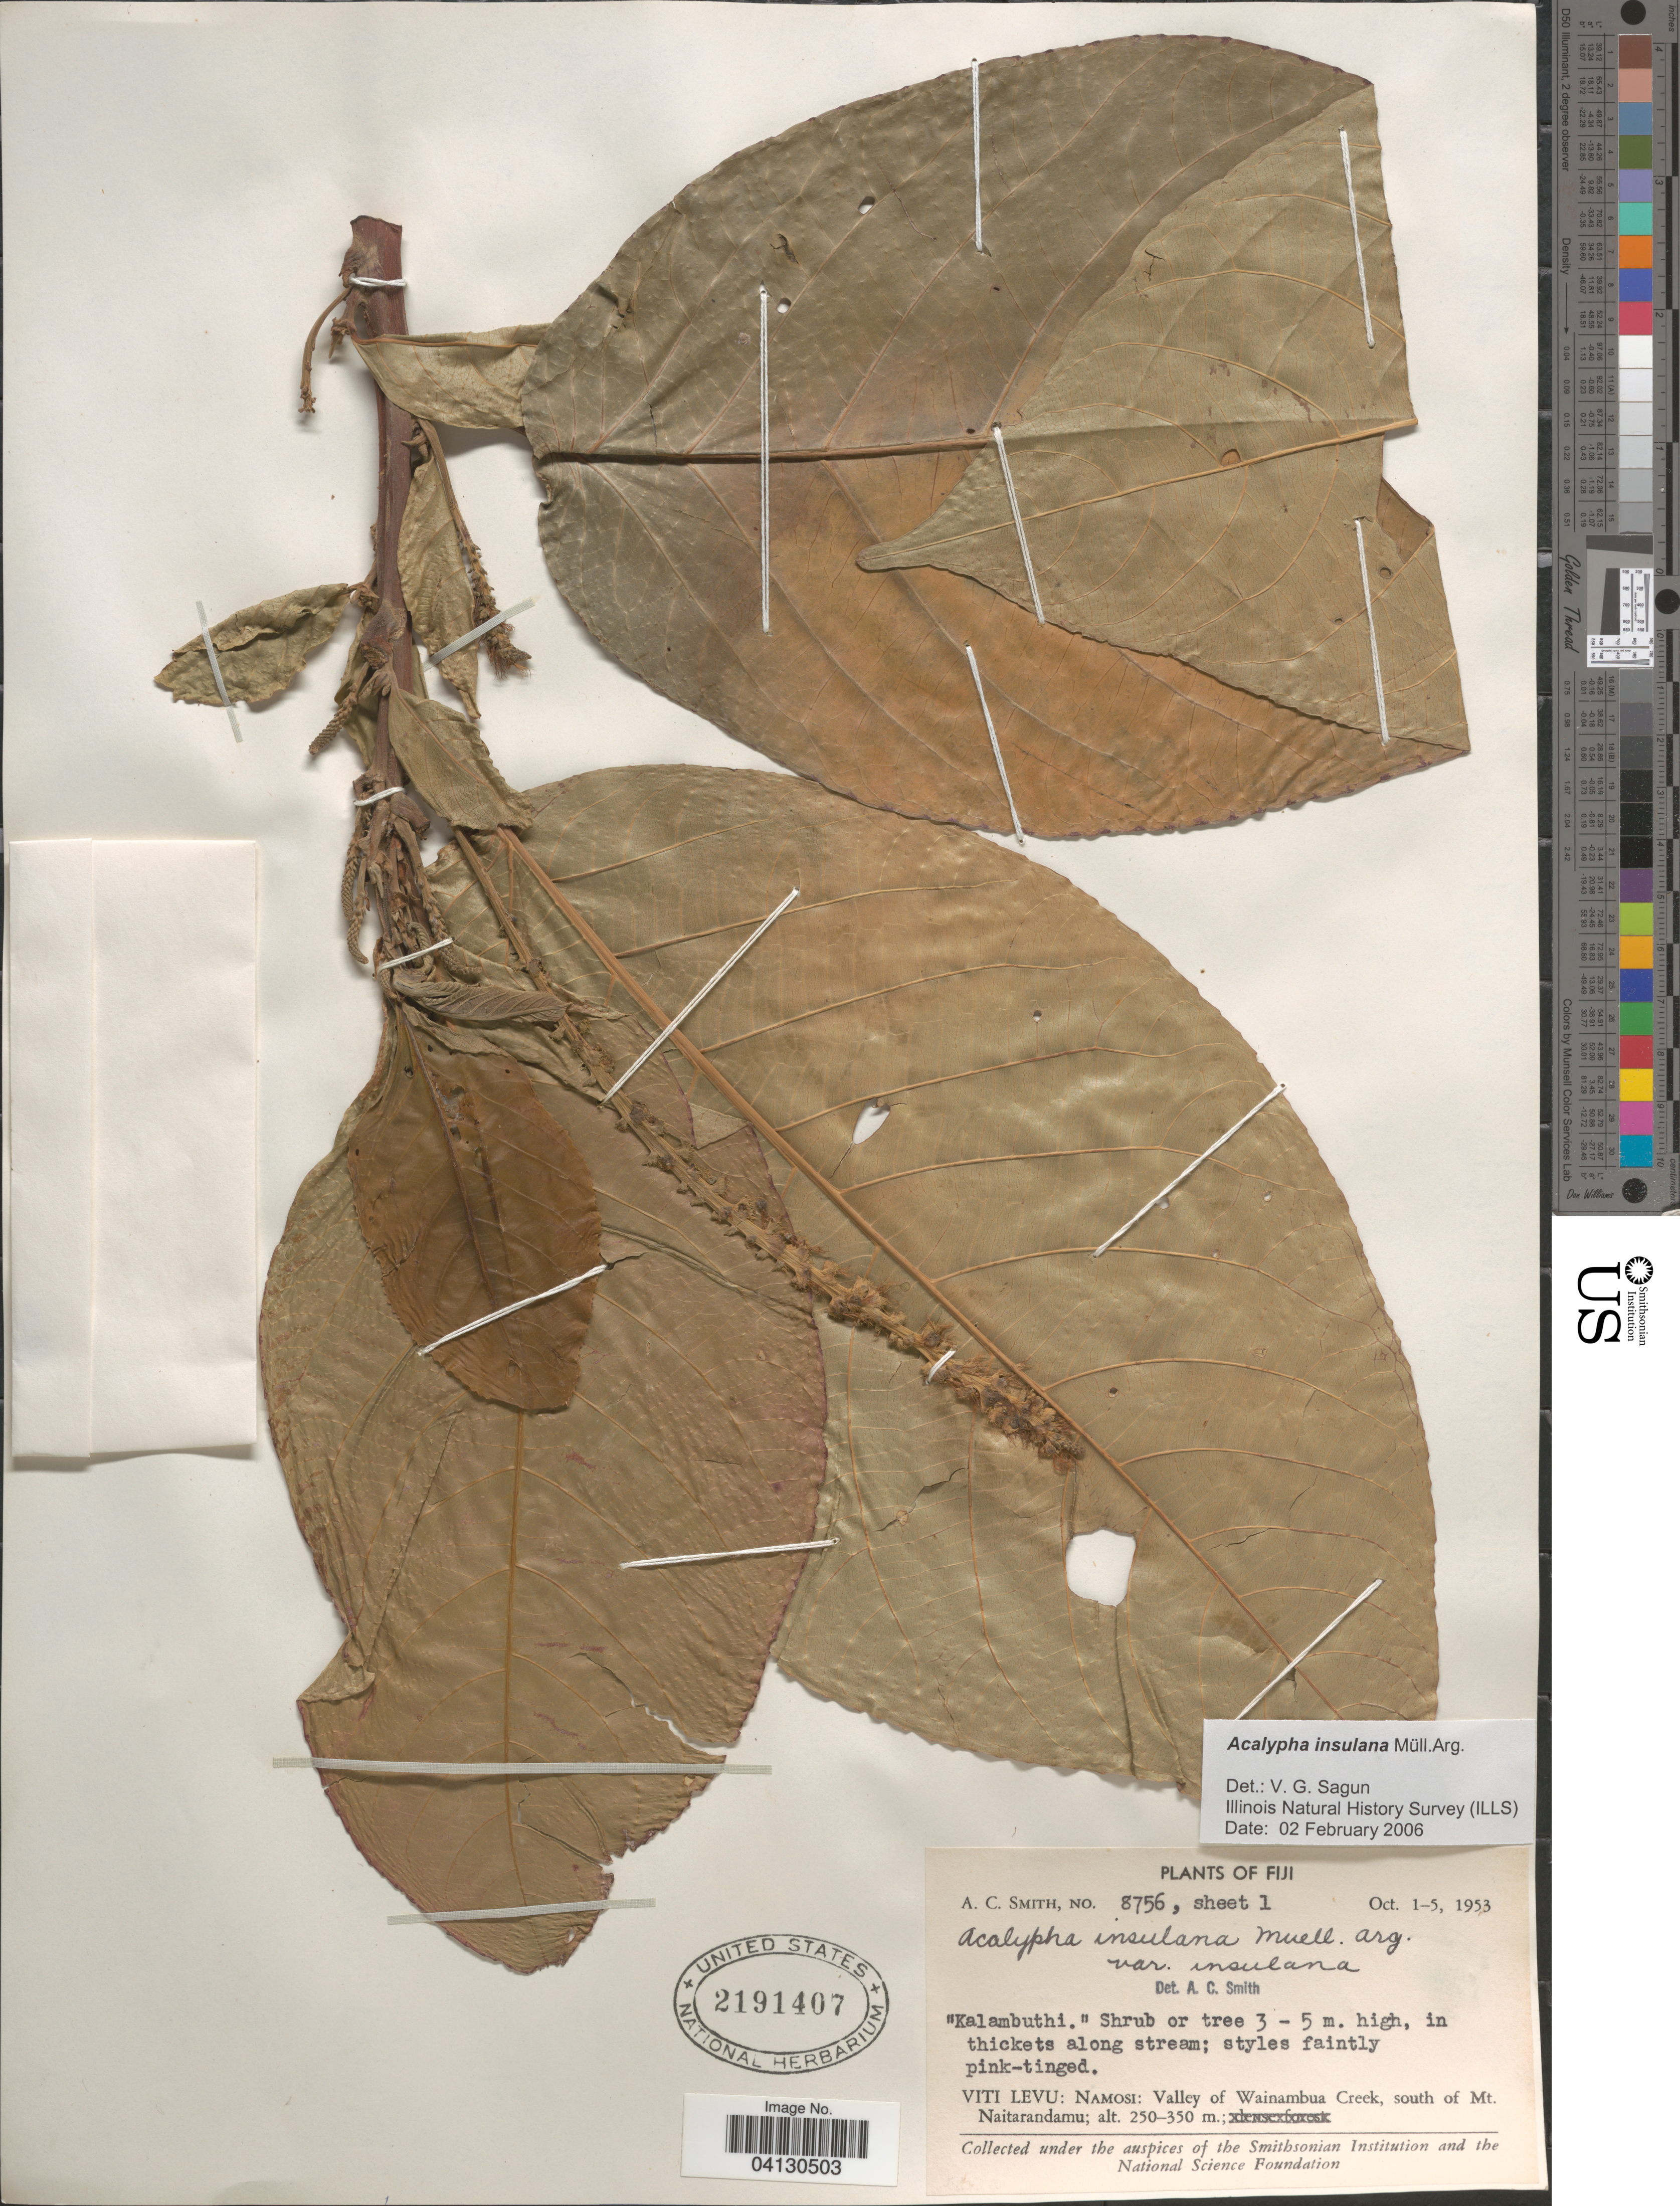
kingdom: Plantae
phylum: Tracheophyta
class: Magnoliopsida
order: Malpighiales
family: Euphorbiaceae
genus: Acalypha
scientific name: Acalypha insulana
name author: Müll. Arg.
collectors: A. C. Smith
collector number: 8756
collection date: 1953-10-01/1953-10-05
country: Fiji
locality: Viti Levu: Namosi: Valley of Wainambua Creek, south of Mt. Naitarandamu.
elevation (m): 250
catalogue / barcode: US 2191407